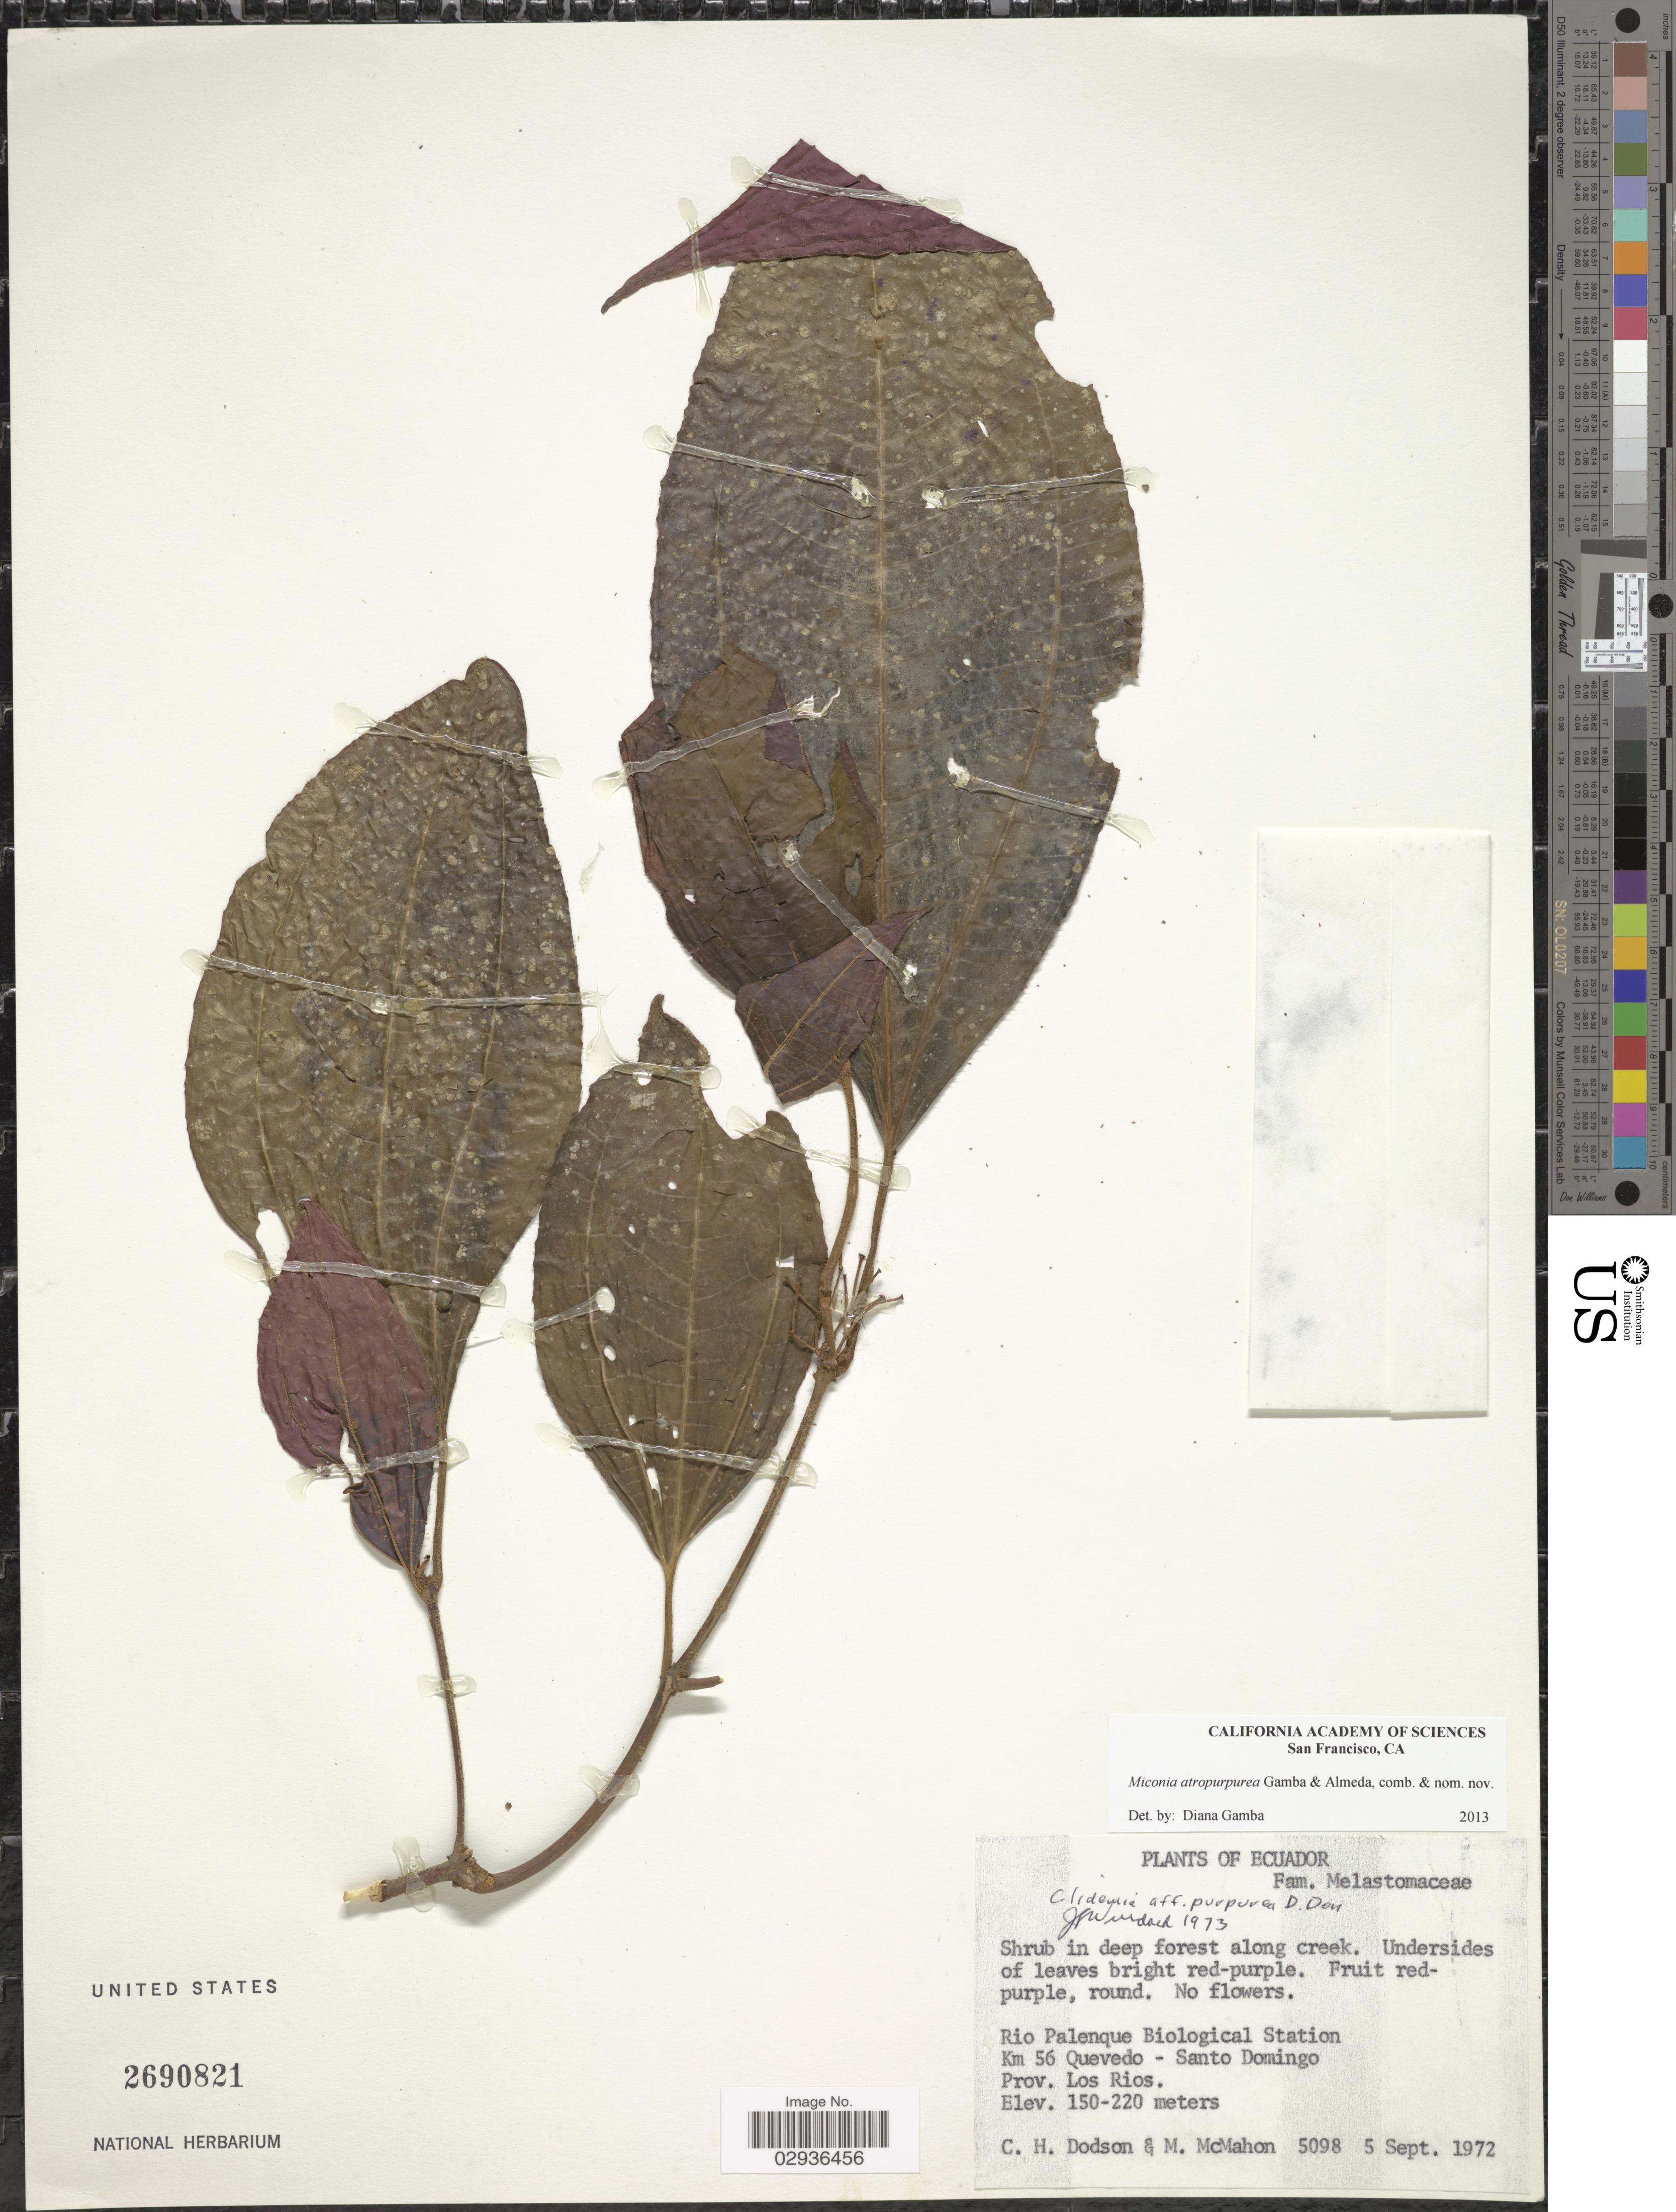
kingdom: Plantae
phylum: Tracheophyta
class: Magnoliopsida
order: Myrtales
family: Melastomataceae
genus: Miconia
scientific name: Miconia atropurpurea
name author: Gamba & Almeda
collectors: C. H. Dodson & M. McMahon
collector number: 5098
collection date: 1972-09-05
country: Ecuador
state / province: Los Ríos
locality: Rio Palenque Biological Station, Km 56 Quevedo - Santo Domingo.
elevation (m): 150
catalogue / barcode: US 2690821